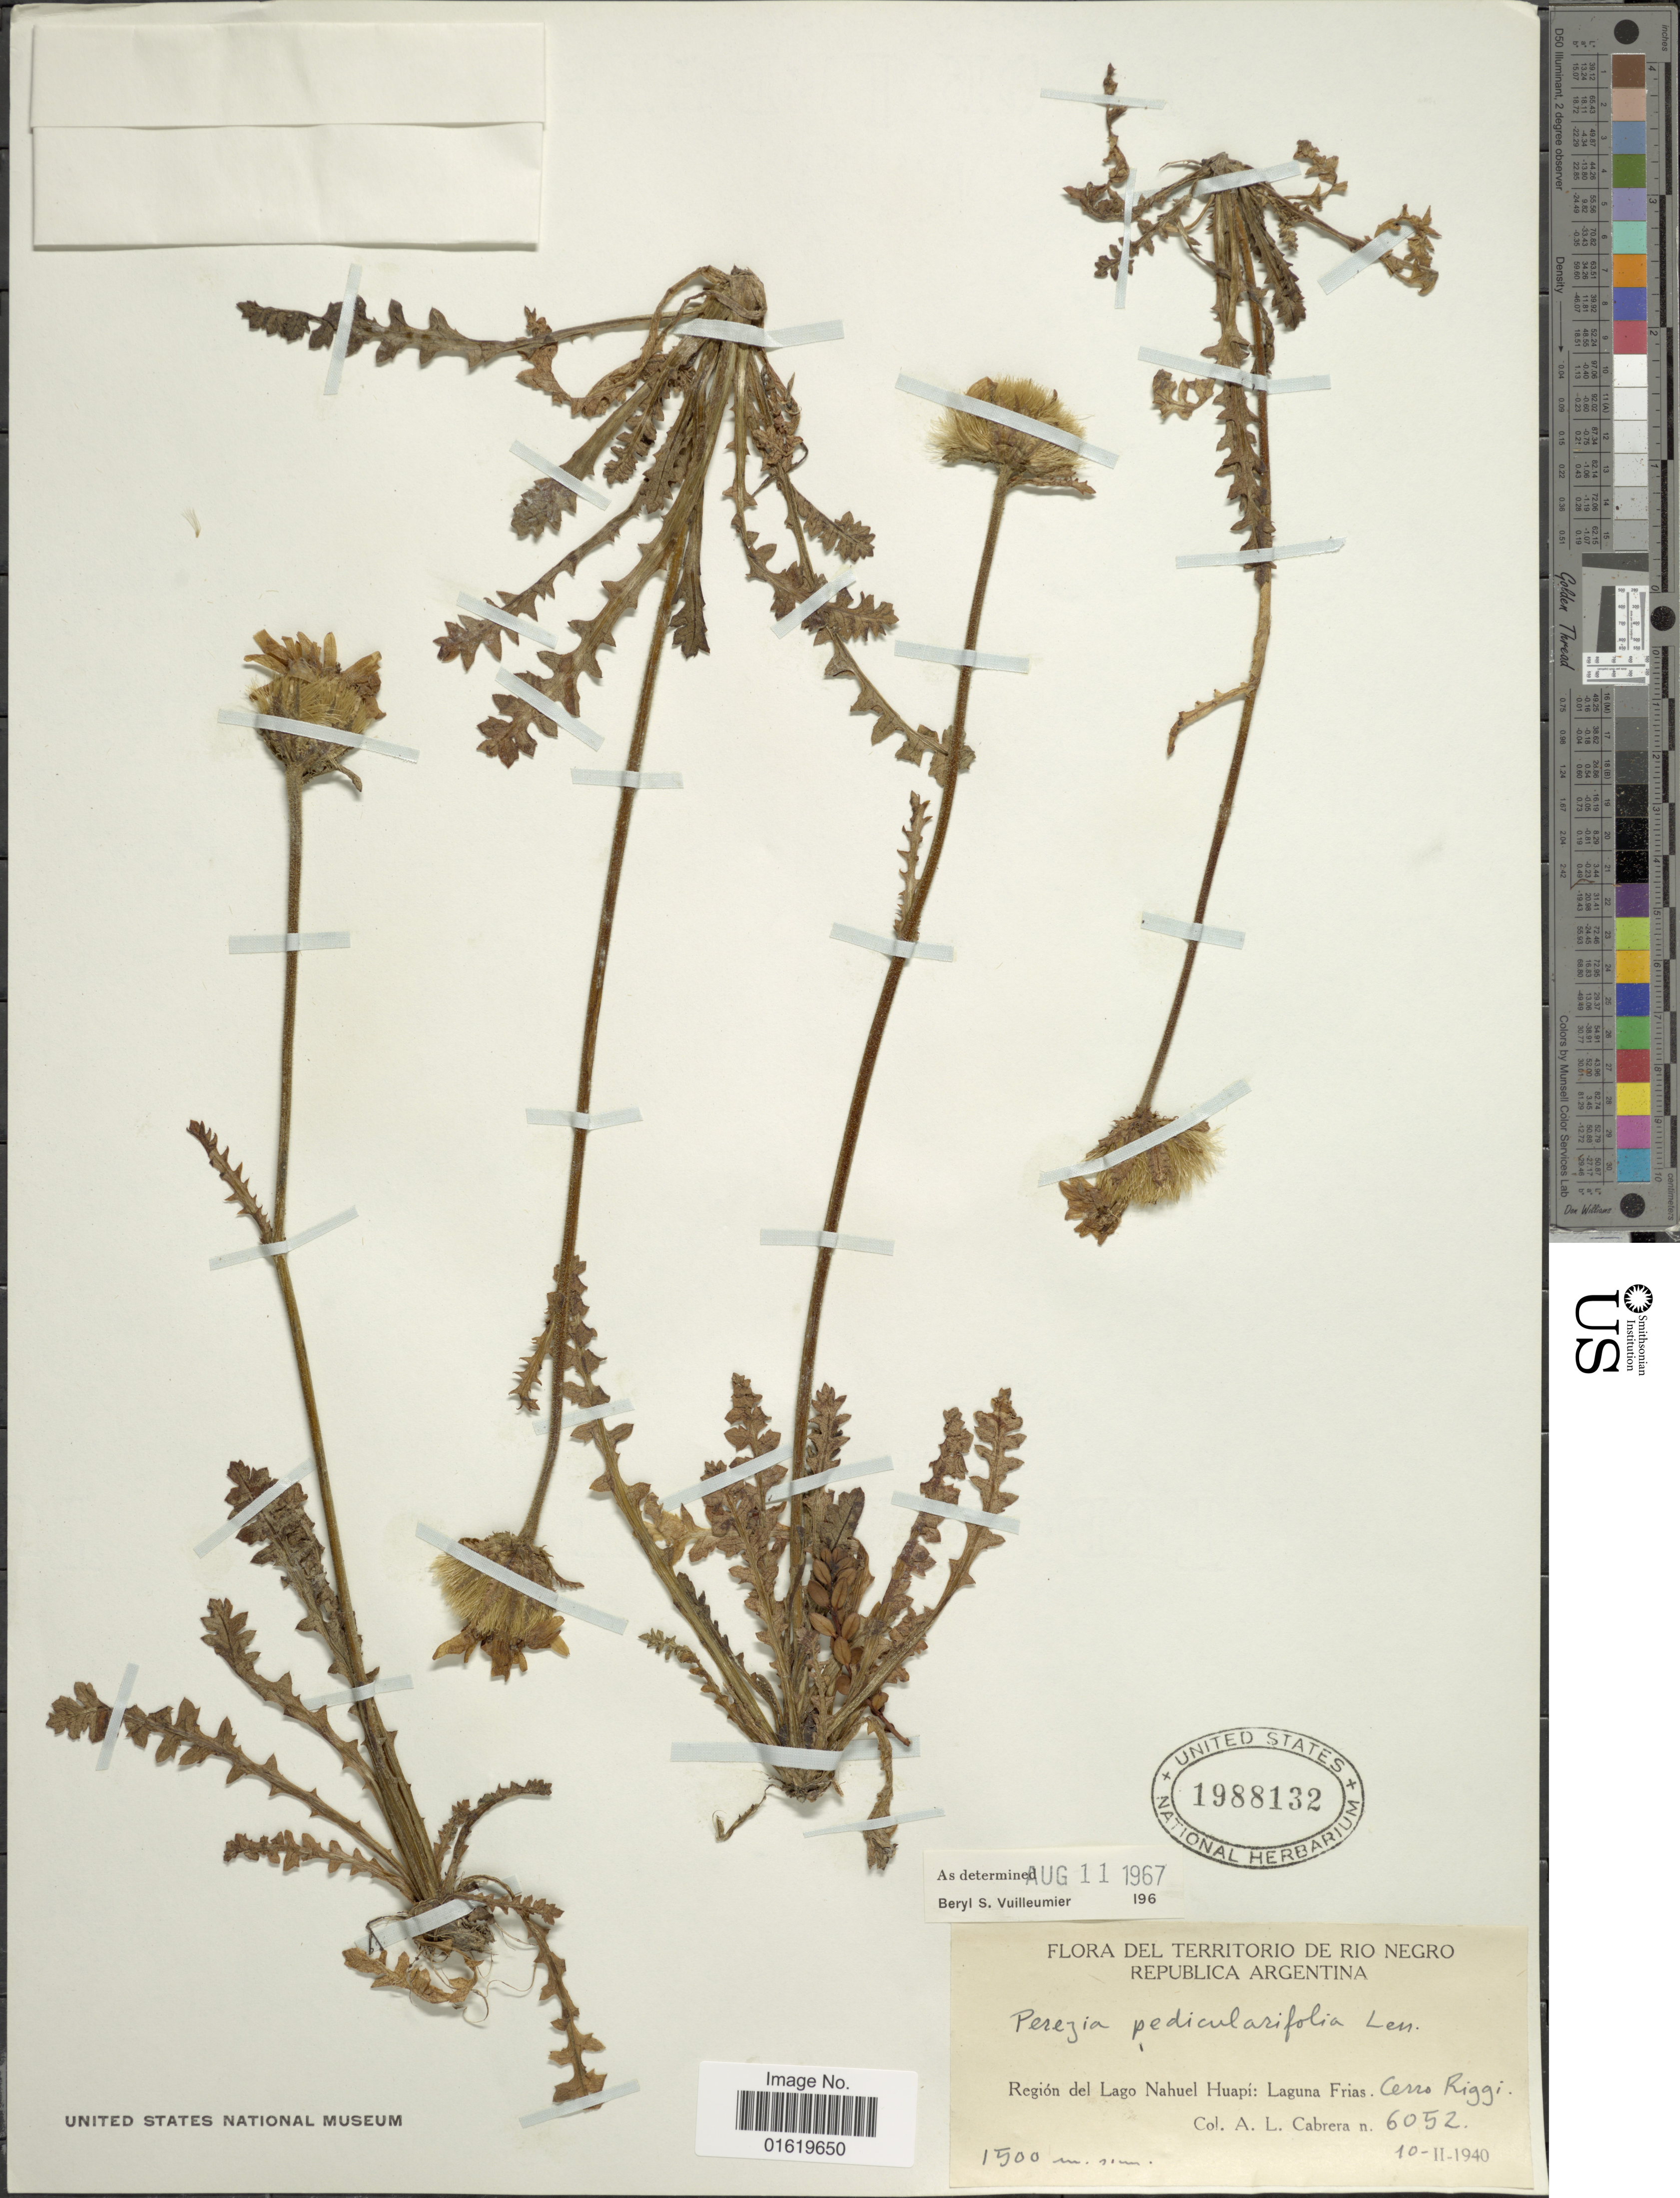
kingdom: Plantae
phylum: Tracheophyta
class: Magnoliopsida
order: Asterales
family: Asteraceae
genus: Perezia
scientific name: Perezia pedicularidifolia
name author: Less.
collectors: A. L. Cabrera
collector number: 6052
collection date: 1940-02-10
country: Argentina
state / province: Rio Negro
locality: Del Territorio de Rio Negro. Republica Argentina. Región del Lago Nahuel Huapí: Laguna Frias. Cerro Riggi.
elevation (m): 1500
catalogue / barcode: US 1988132